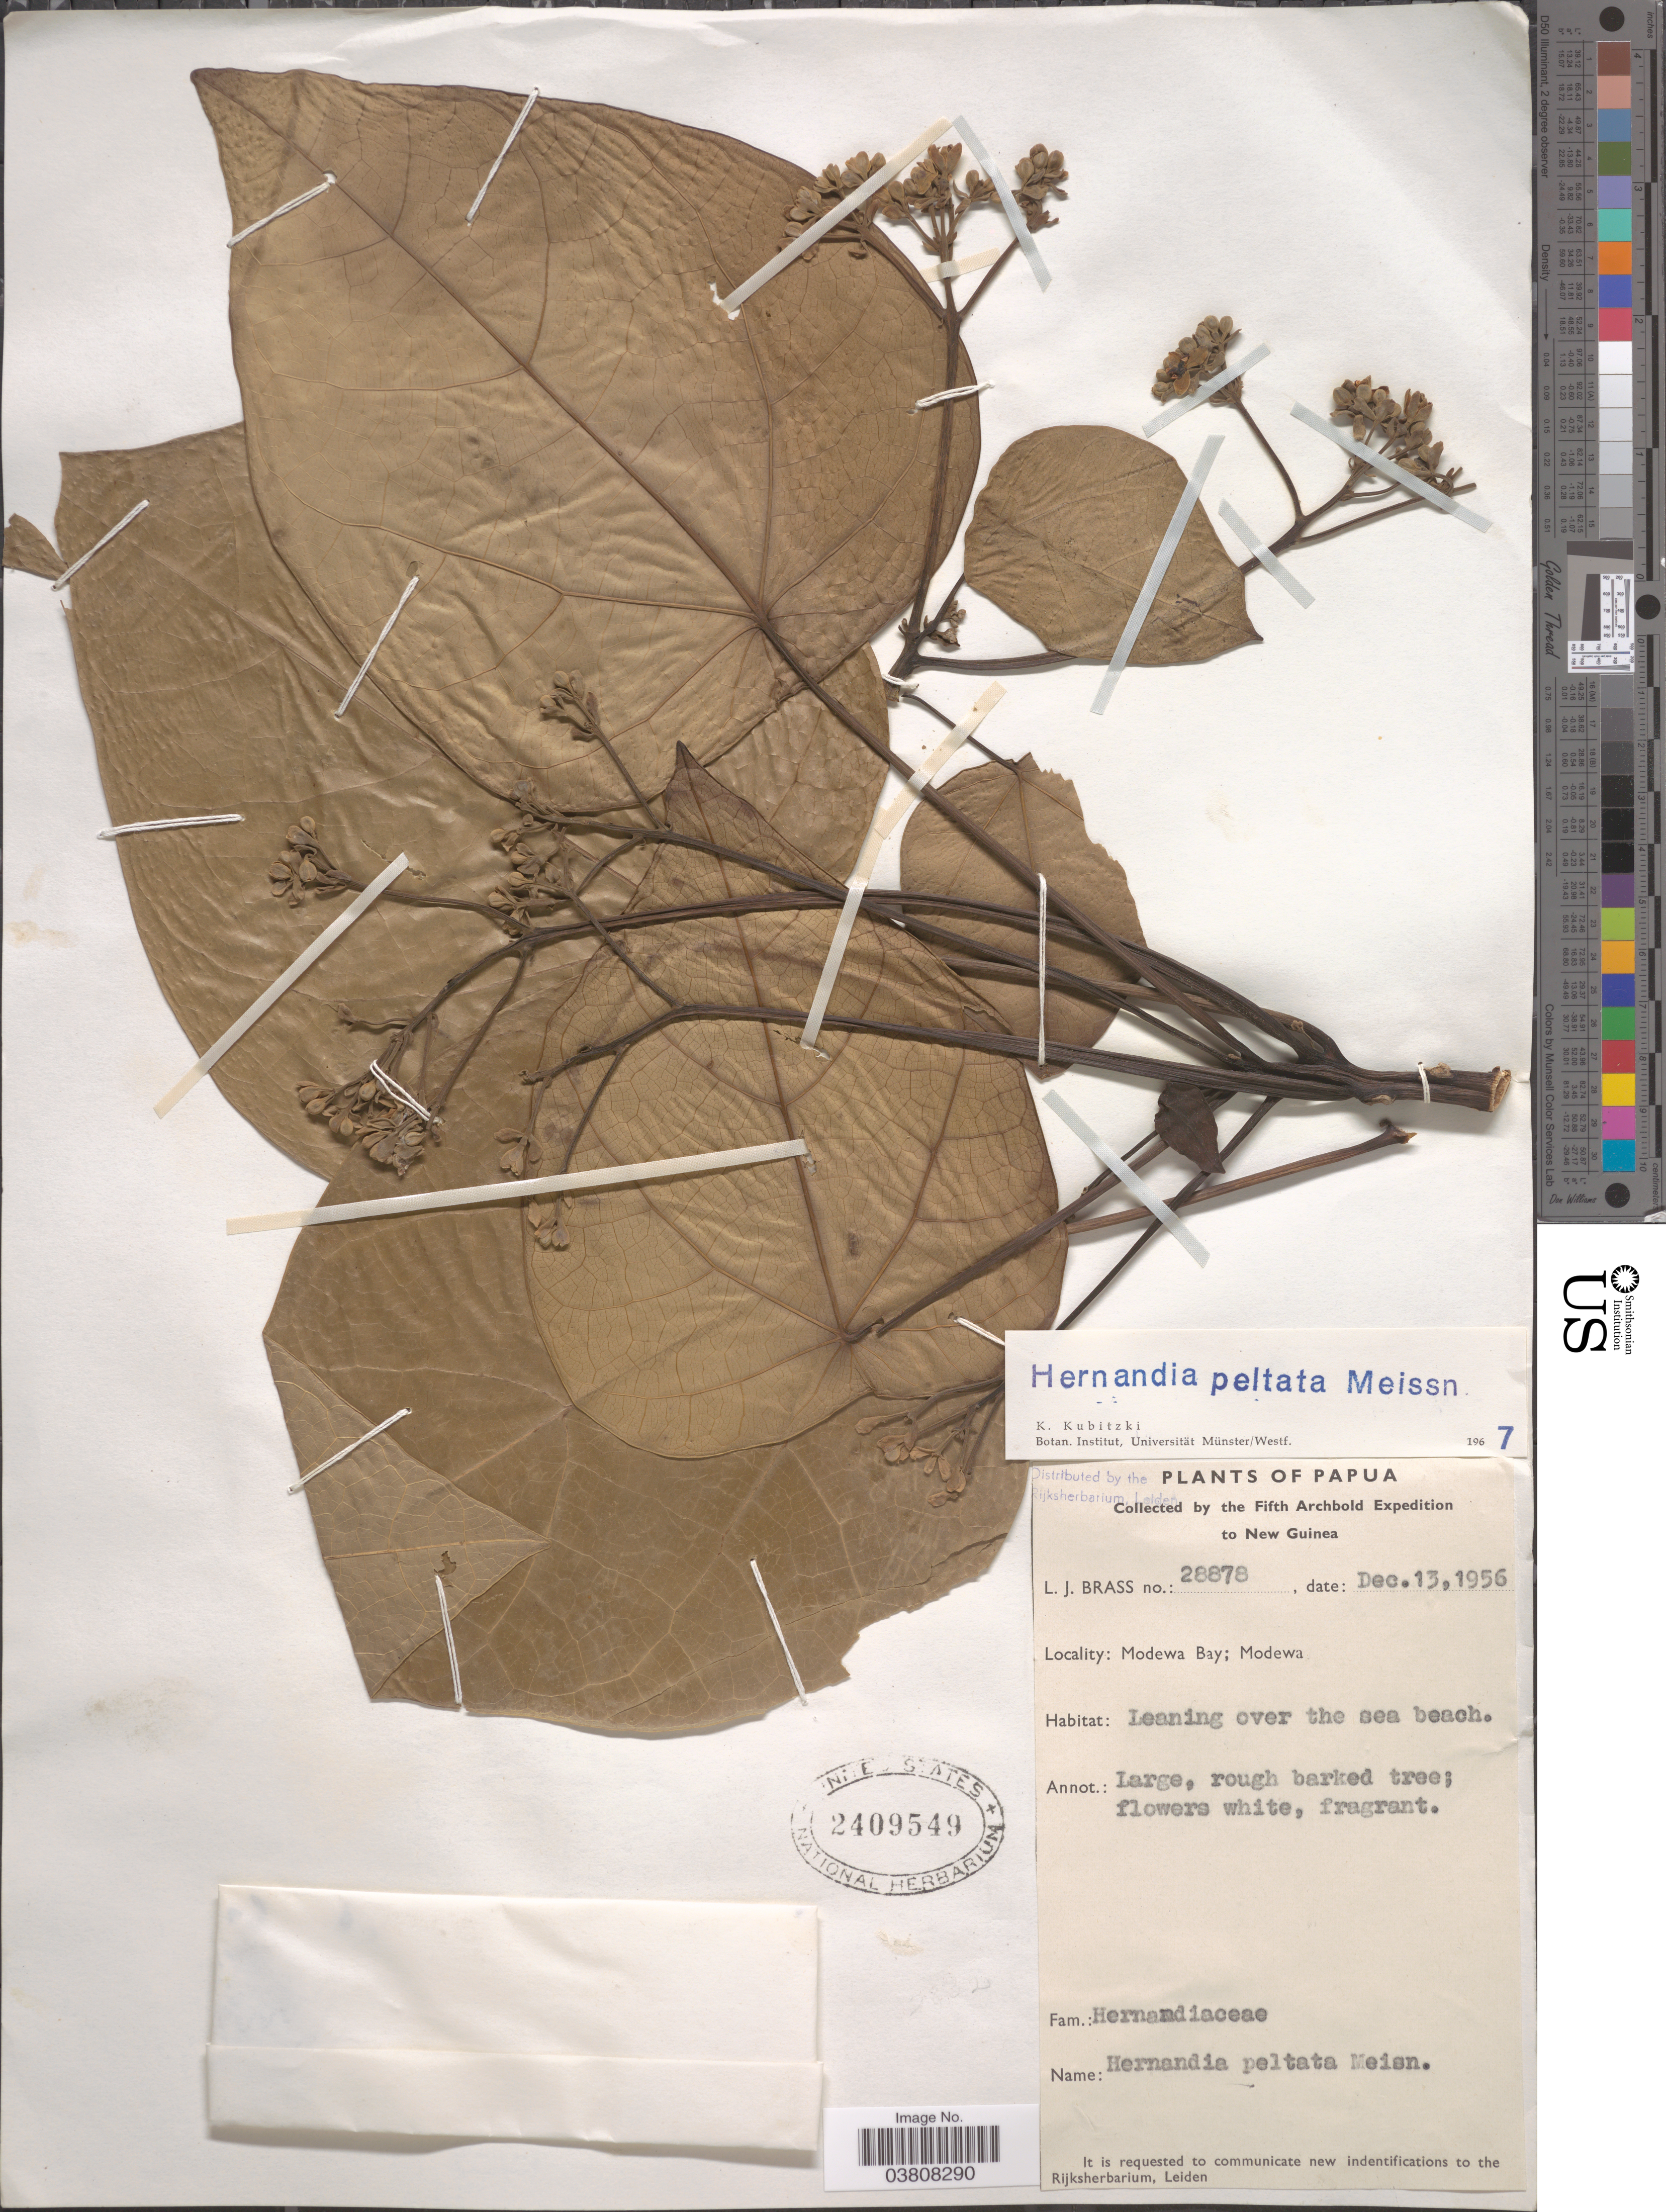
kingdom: Plantae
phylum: Tracheophyta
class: Magnoliopsida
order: Laurales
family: Hernandiaceae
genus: Hernandia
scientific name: Hernandia nymphaeifolia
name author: (C. Presl) Kubitzki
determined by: Strong, Mark T., (BOT), Smithsonian Institution - National Museum of Natural History (UNITED STATES)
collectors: L. J. Brass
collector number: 28878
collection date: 1956-12-13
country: Papua New Guinea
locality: Papua. New Guinea. Modewa Bay; Modewa.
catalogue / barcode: US 2409549